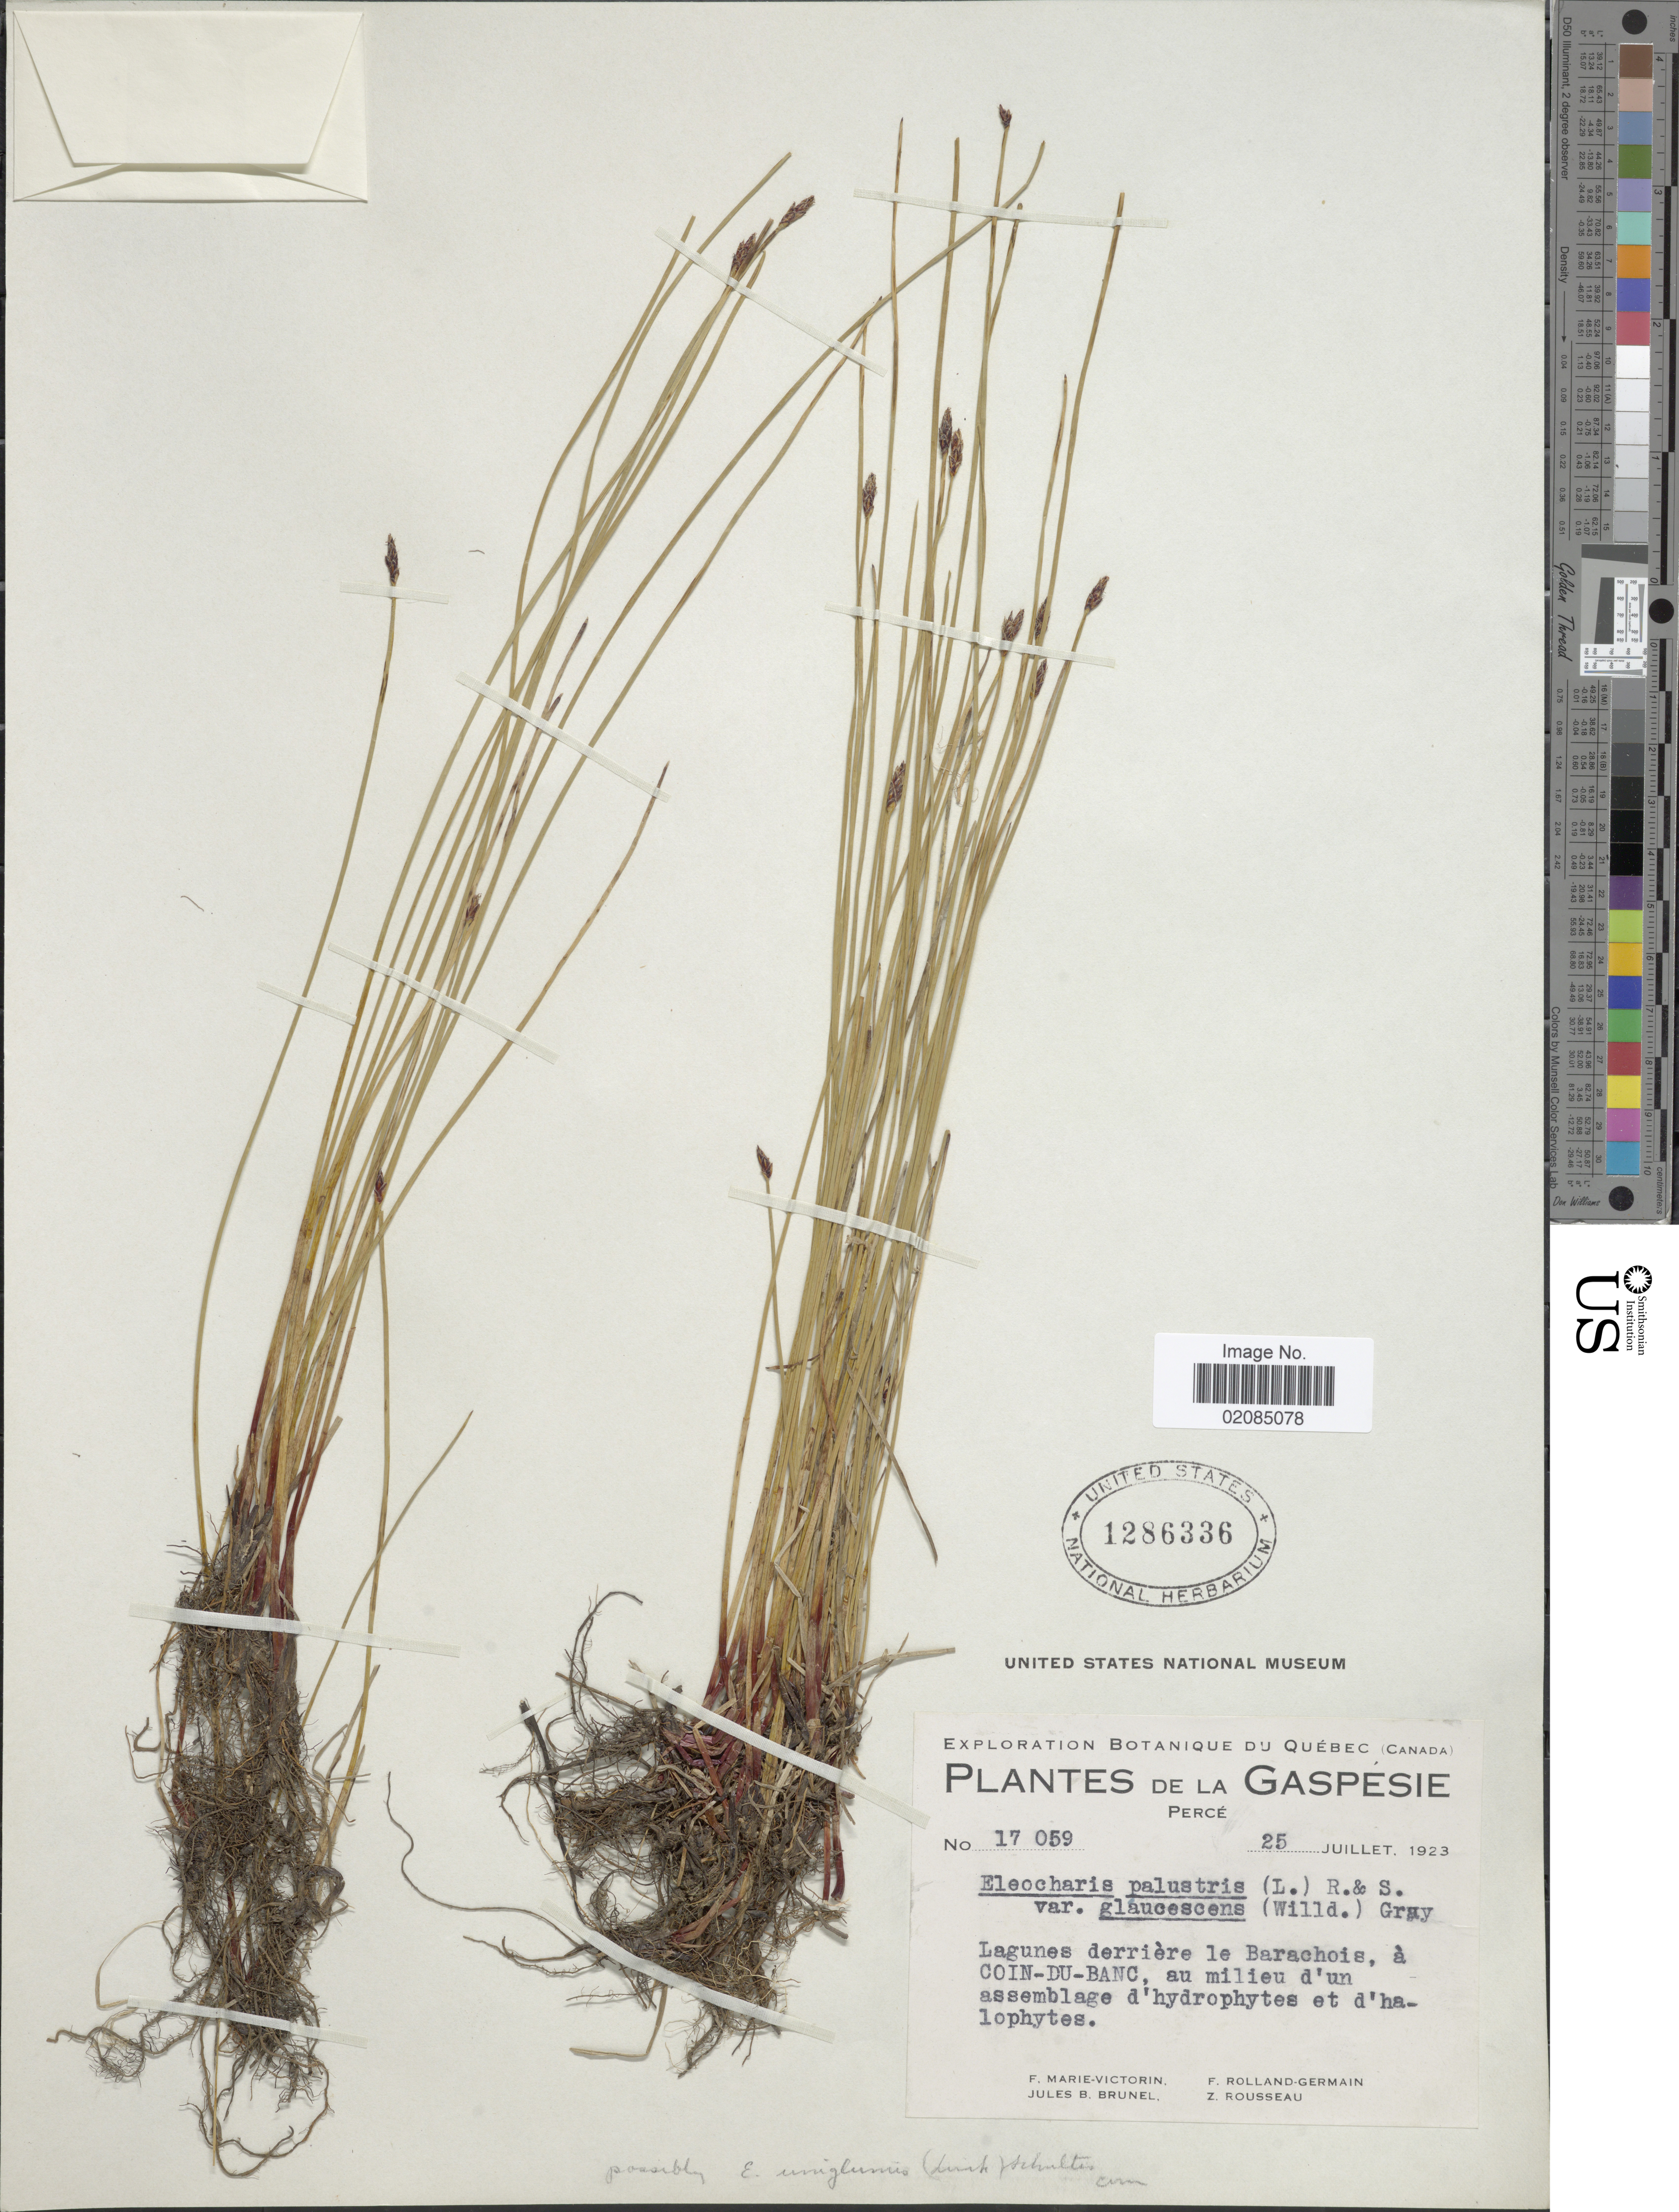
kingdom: Plantae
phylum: Tracheophyta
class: Liliopsida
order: Poales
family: Cyperaceae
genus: Eleocharis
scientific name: Eleocharis uniglumis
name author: (Link) Schult.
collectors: F. Marie-Victorin, Rolland-Germain, J. Brunel & Z. Rousseau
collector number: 17059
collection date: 1923-07-25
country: Canada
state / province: Quebec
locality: De la Perce Gaspesie, Lagunes derriere le Barachois, a COIN-DU-BANC.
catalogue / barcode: US 1286336